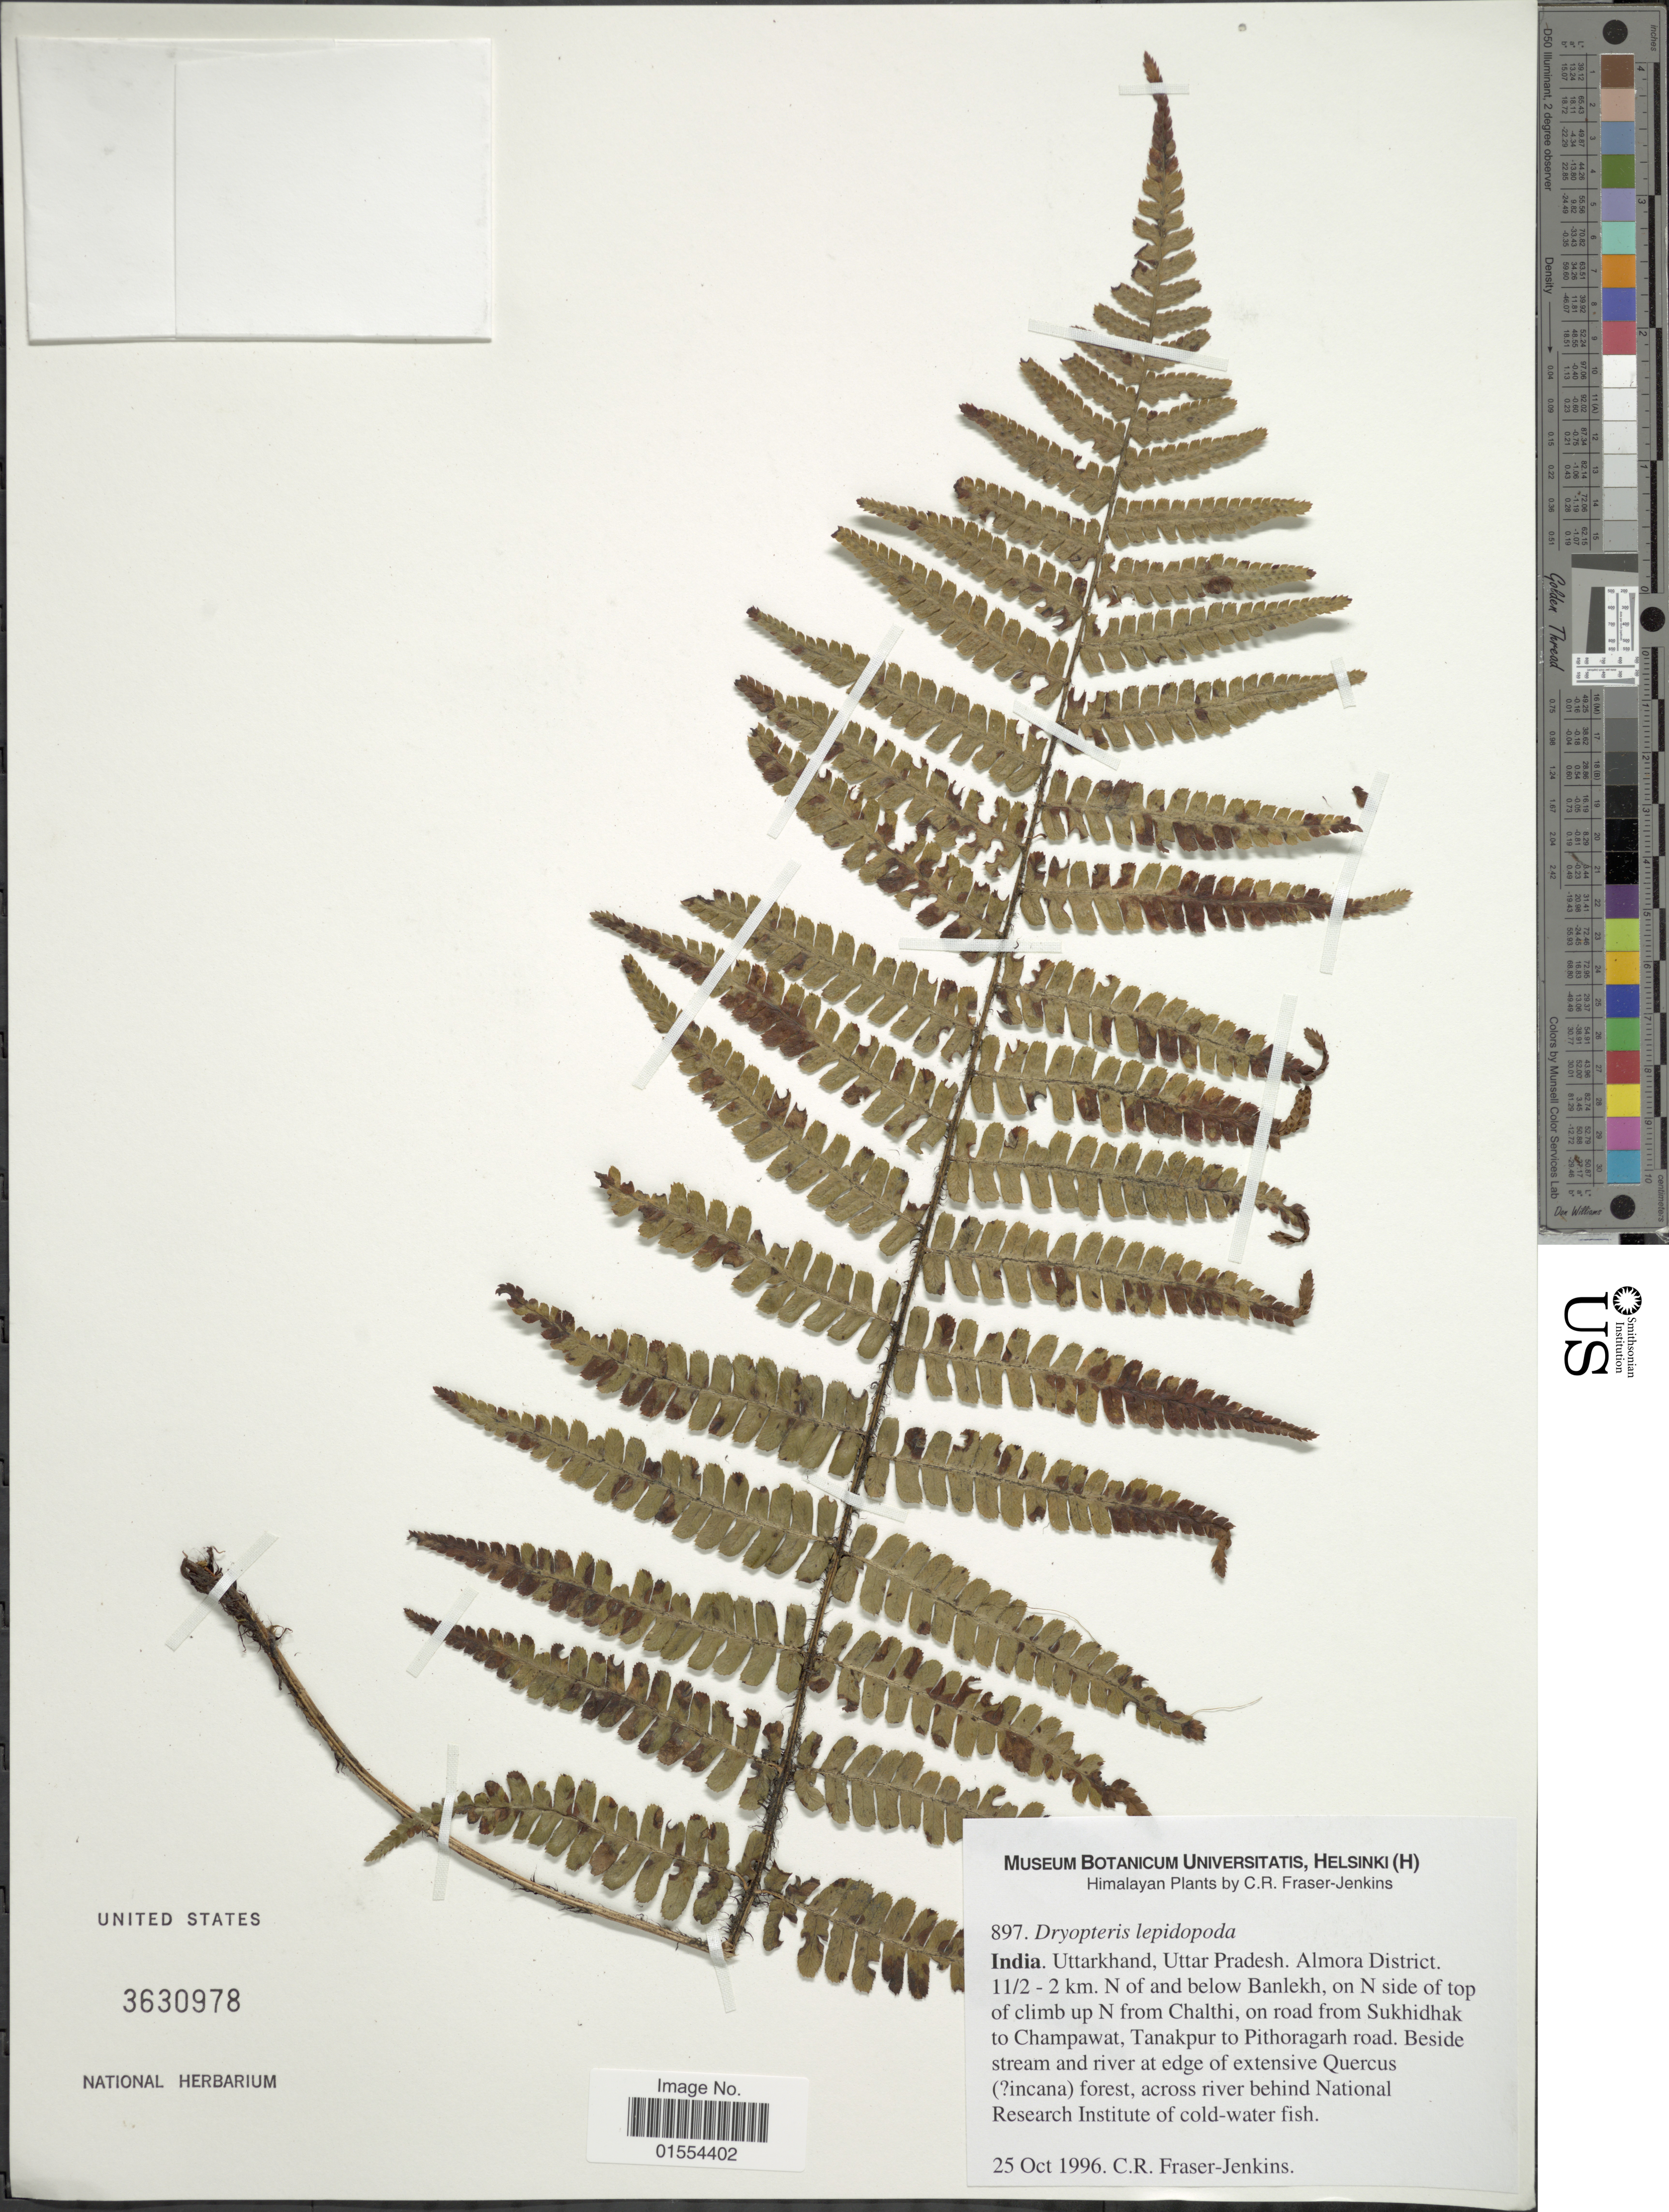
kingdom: Plantae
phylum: Tracheophyta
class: Polypodiopsida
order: Polypodiales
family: Dryopteridaceae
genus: Dryopteris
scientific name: Dryopteris lepidopoda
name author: Hayata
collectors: C. R. Fraser-Jenkins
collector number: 897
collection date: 1996-10-25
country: India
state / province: Uttar Pradesh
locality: Himalayan. India. Uttarkhand, Uttar Pradesh, Almora District, 1½-2 km. N of and below Banlekh, on N side of top of climb up N from Chalthi, on road drom Sukhidhak to Champawat, Tanakpur to Pithoragarh road,. Beside stream and river at edge of extensive Quercus ( [unsure placement]incana) forest.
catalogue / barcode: US 3630978